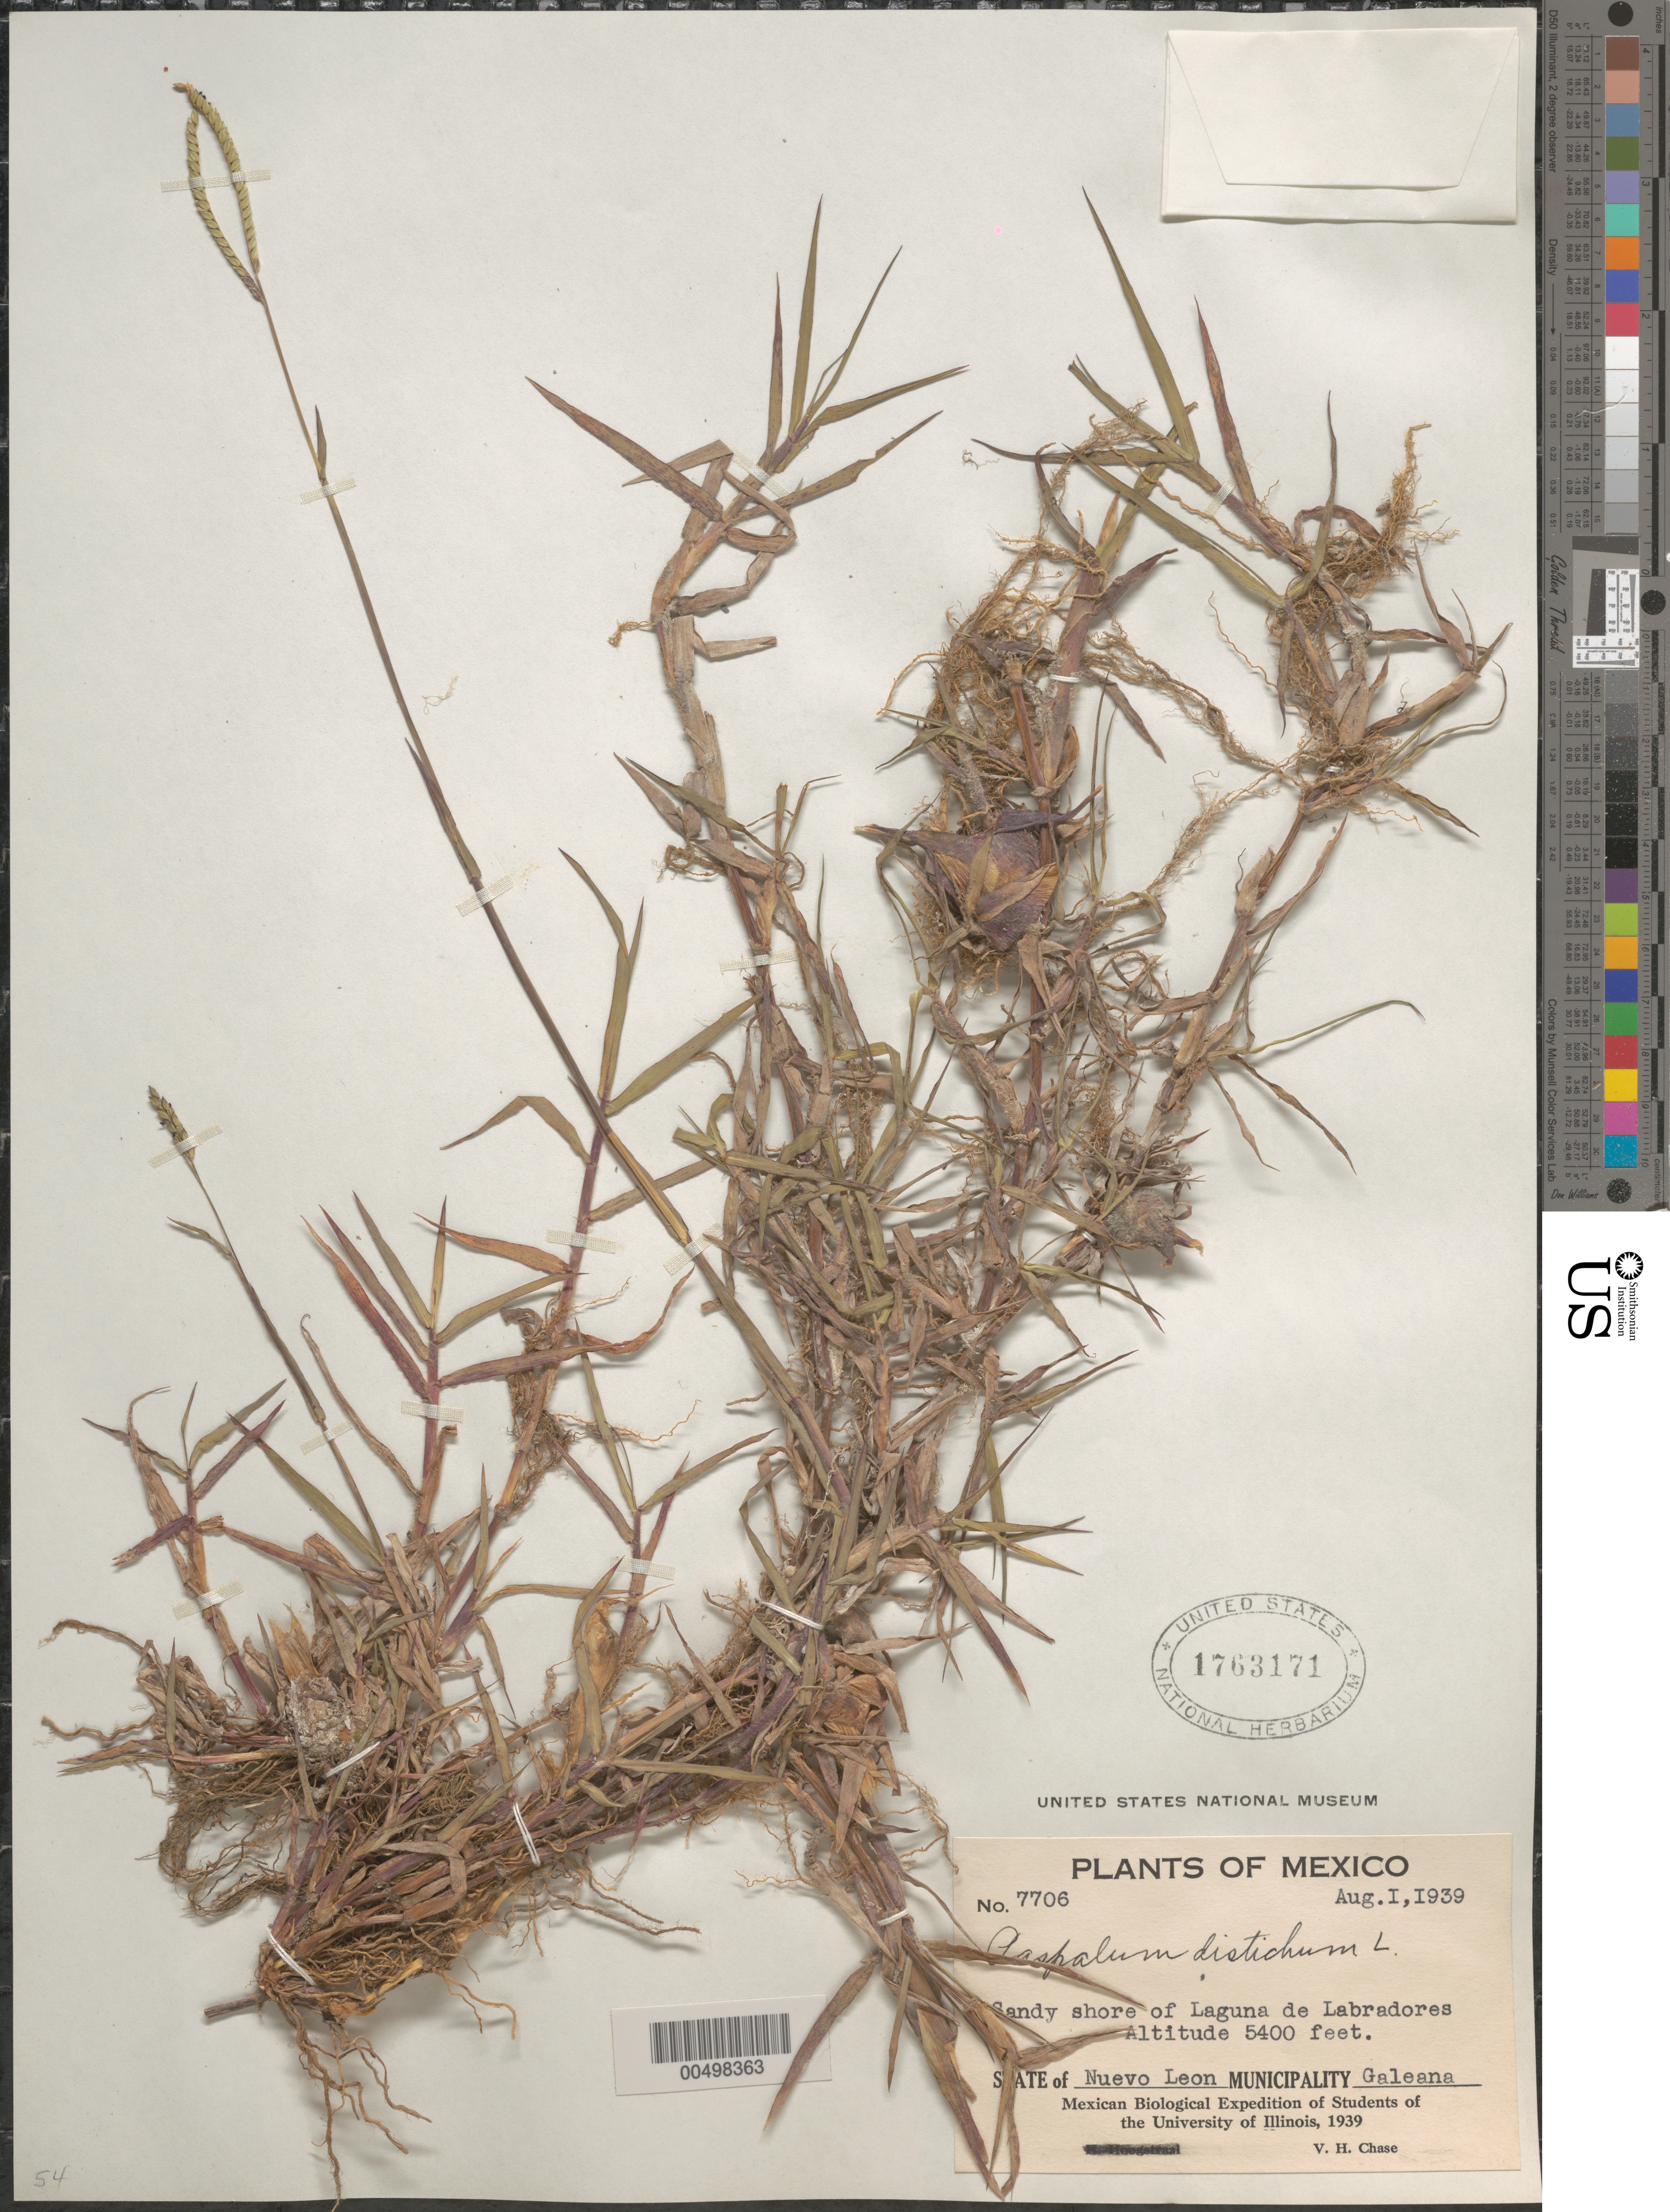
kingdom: Plantae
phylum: Tracheophyta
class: Liliopsida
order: Poales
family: Poaceae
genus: Paspalum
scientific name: Paspalum paspaloides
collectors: V. H. Chase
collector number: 7706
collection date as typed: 1 Aug 1939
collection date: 1939-08-01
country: Mexico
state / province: Nuevo León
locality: Laguna de Labradores, Galeana Mun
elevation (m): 1646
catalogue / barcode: US 1763171